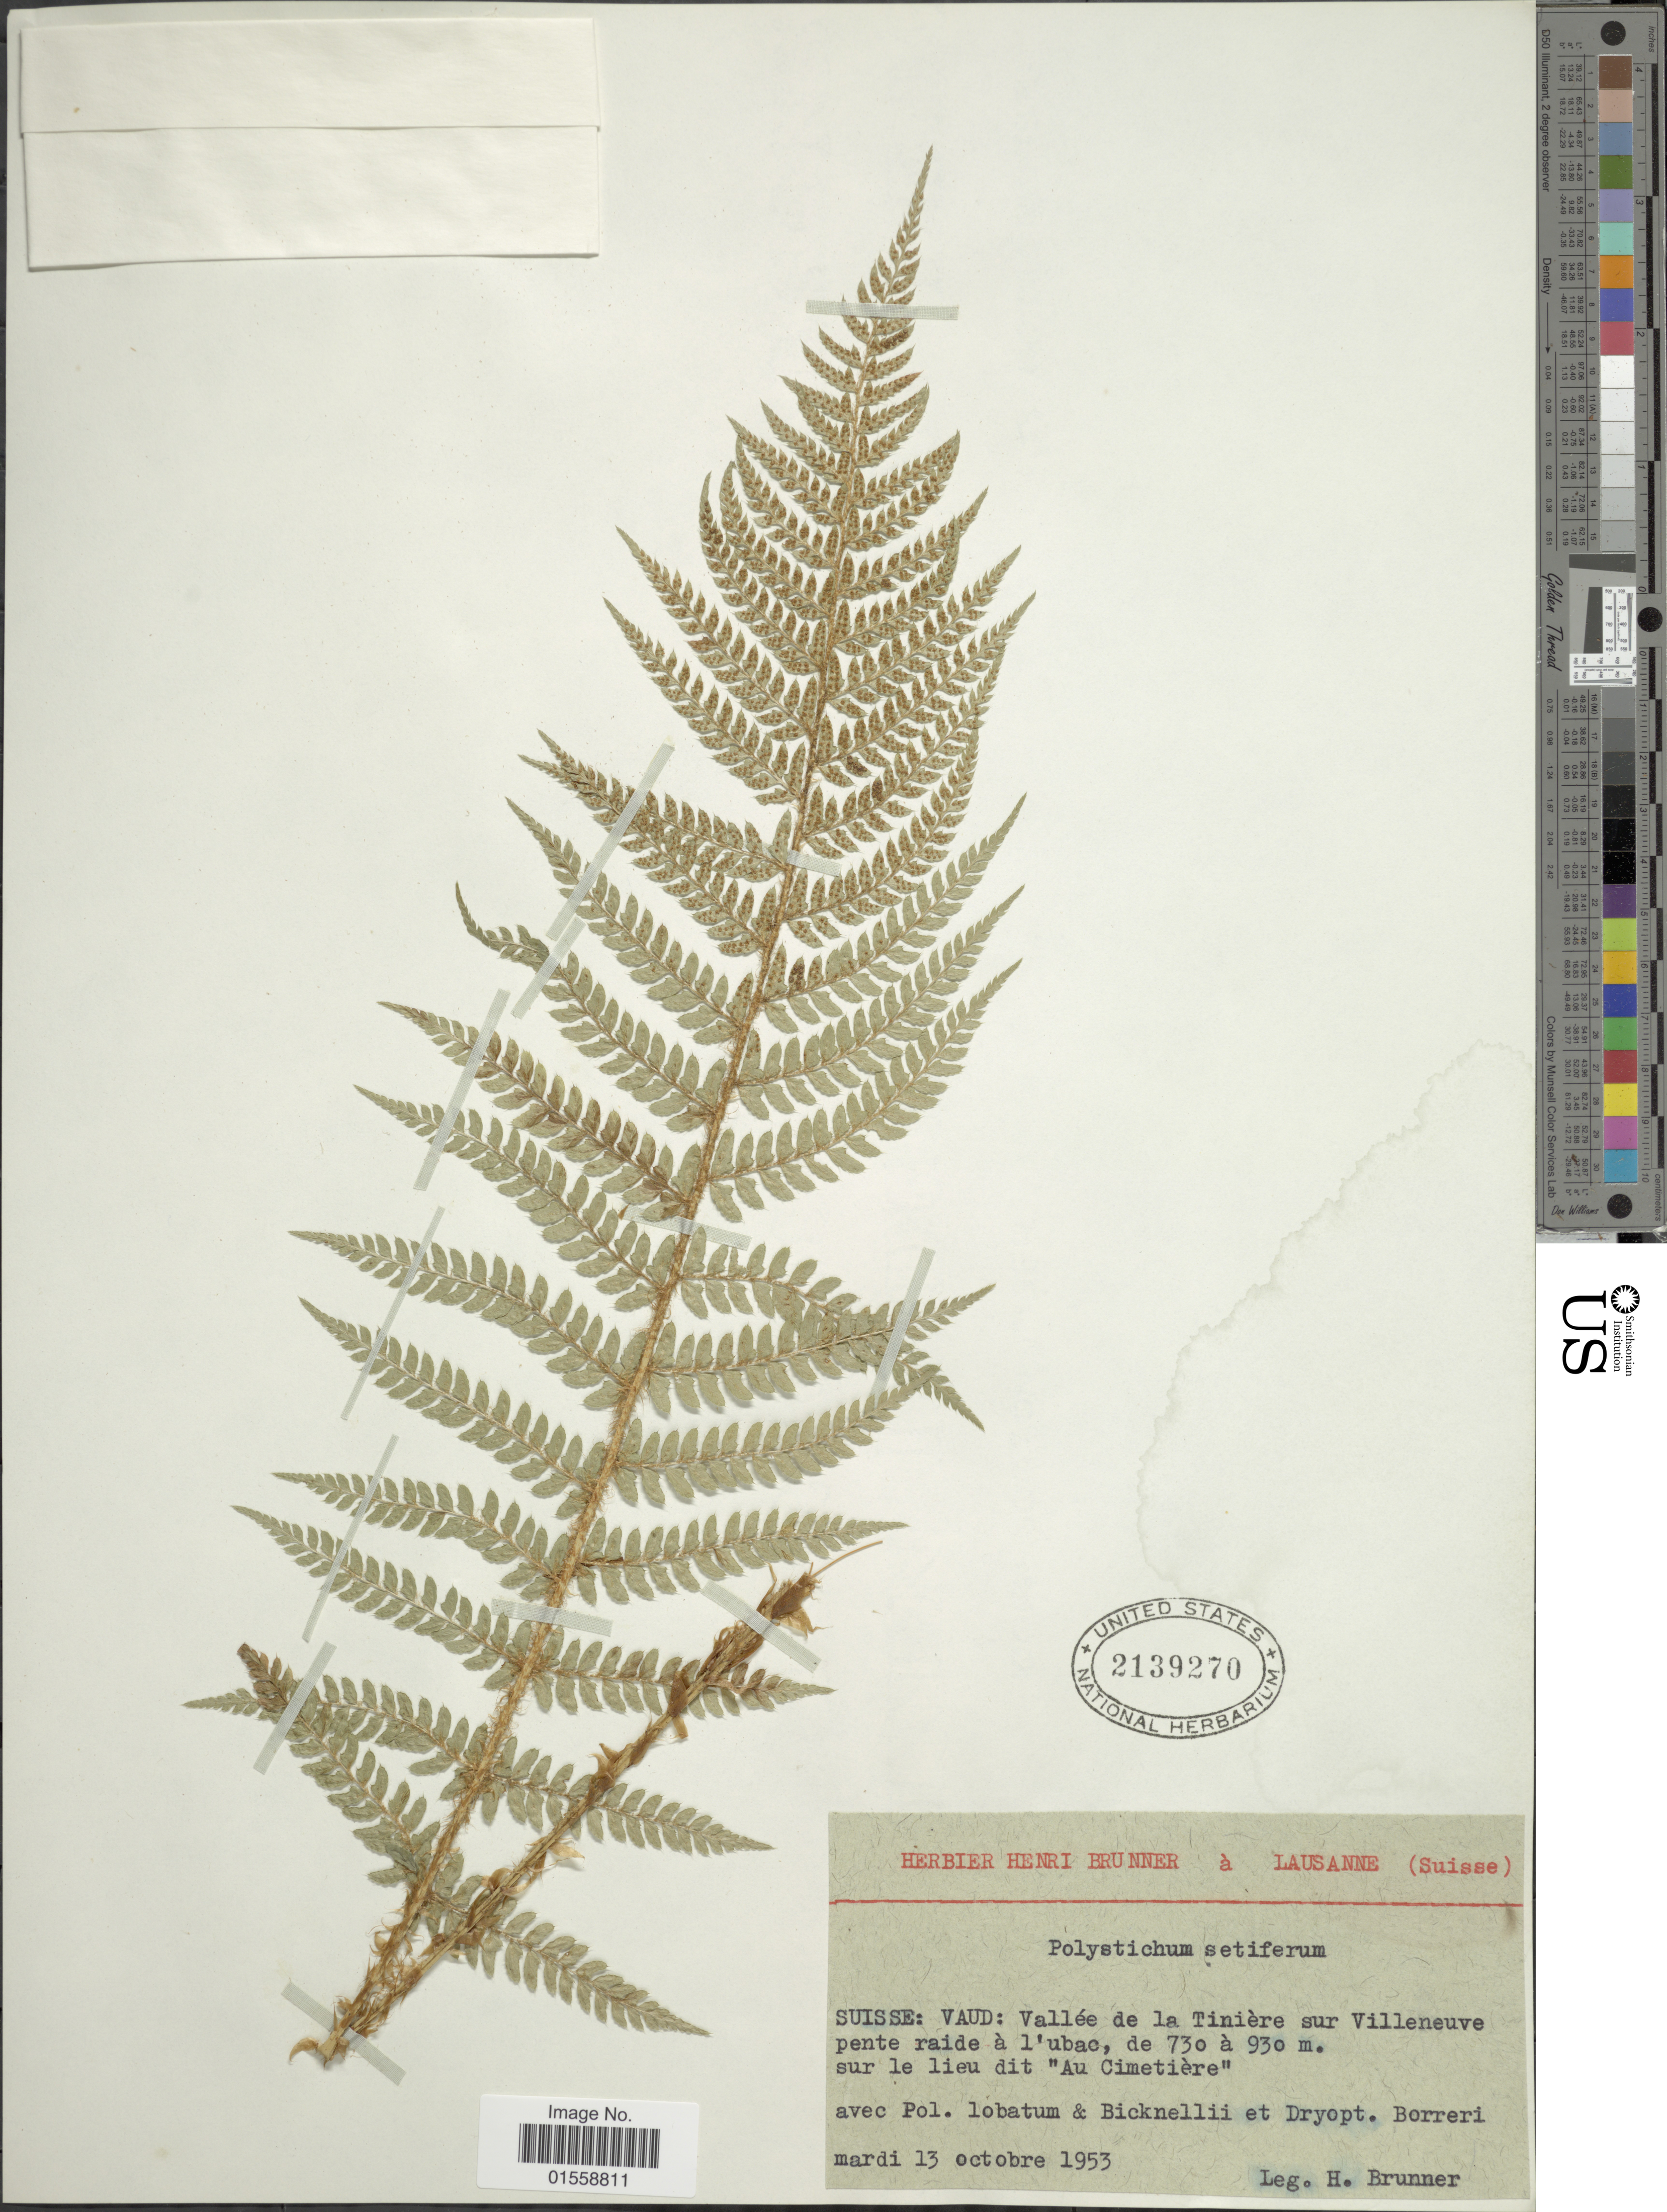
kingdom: Plantae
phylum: Tracheophyta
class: Polypodiopsida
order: Polypodiales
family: Dryopteridaceae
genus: Polystichum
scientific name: Polystichum setiferum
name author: (Forssk.) Moore ex Woynar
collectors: H. Brunner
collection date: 1953-10-13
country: Switzerland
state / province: Vaud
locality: Suisse: Vaud: Vallee de la Tiniere sur Villeneuve pente raide a l' ubac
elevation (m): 730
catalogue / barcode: US 2139270